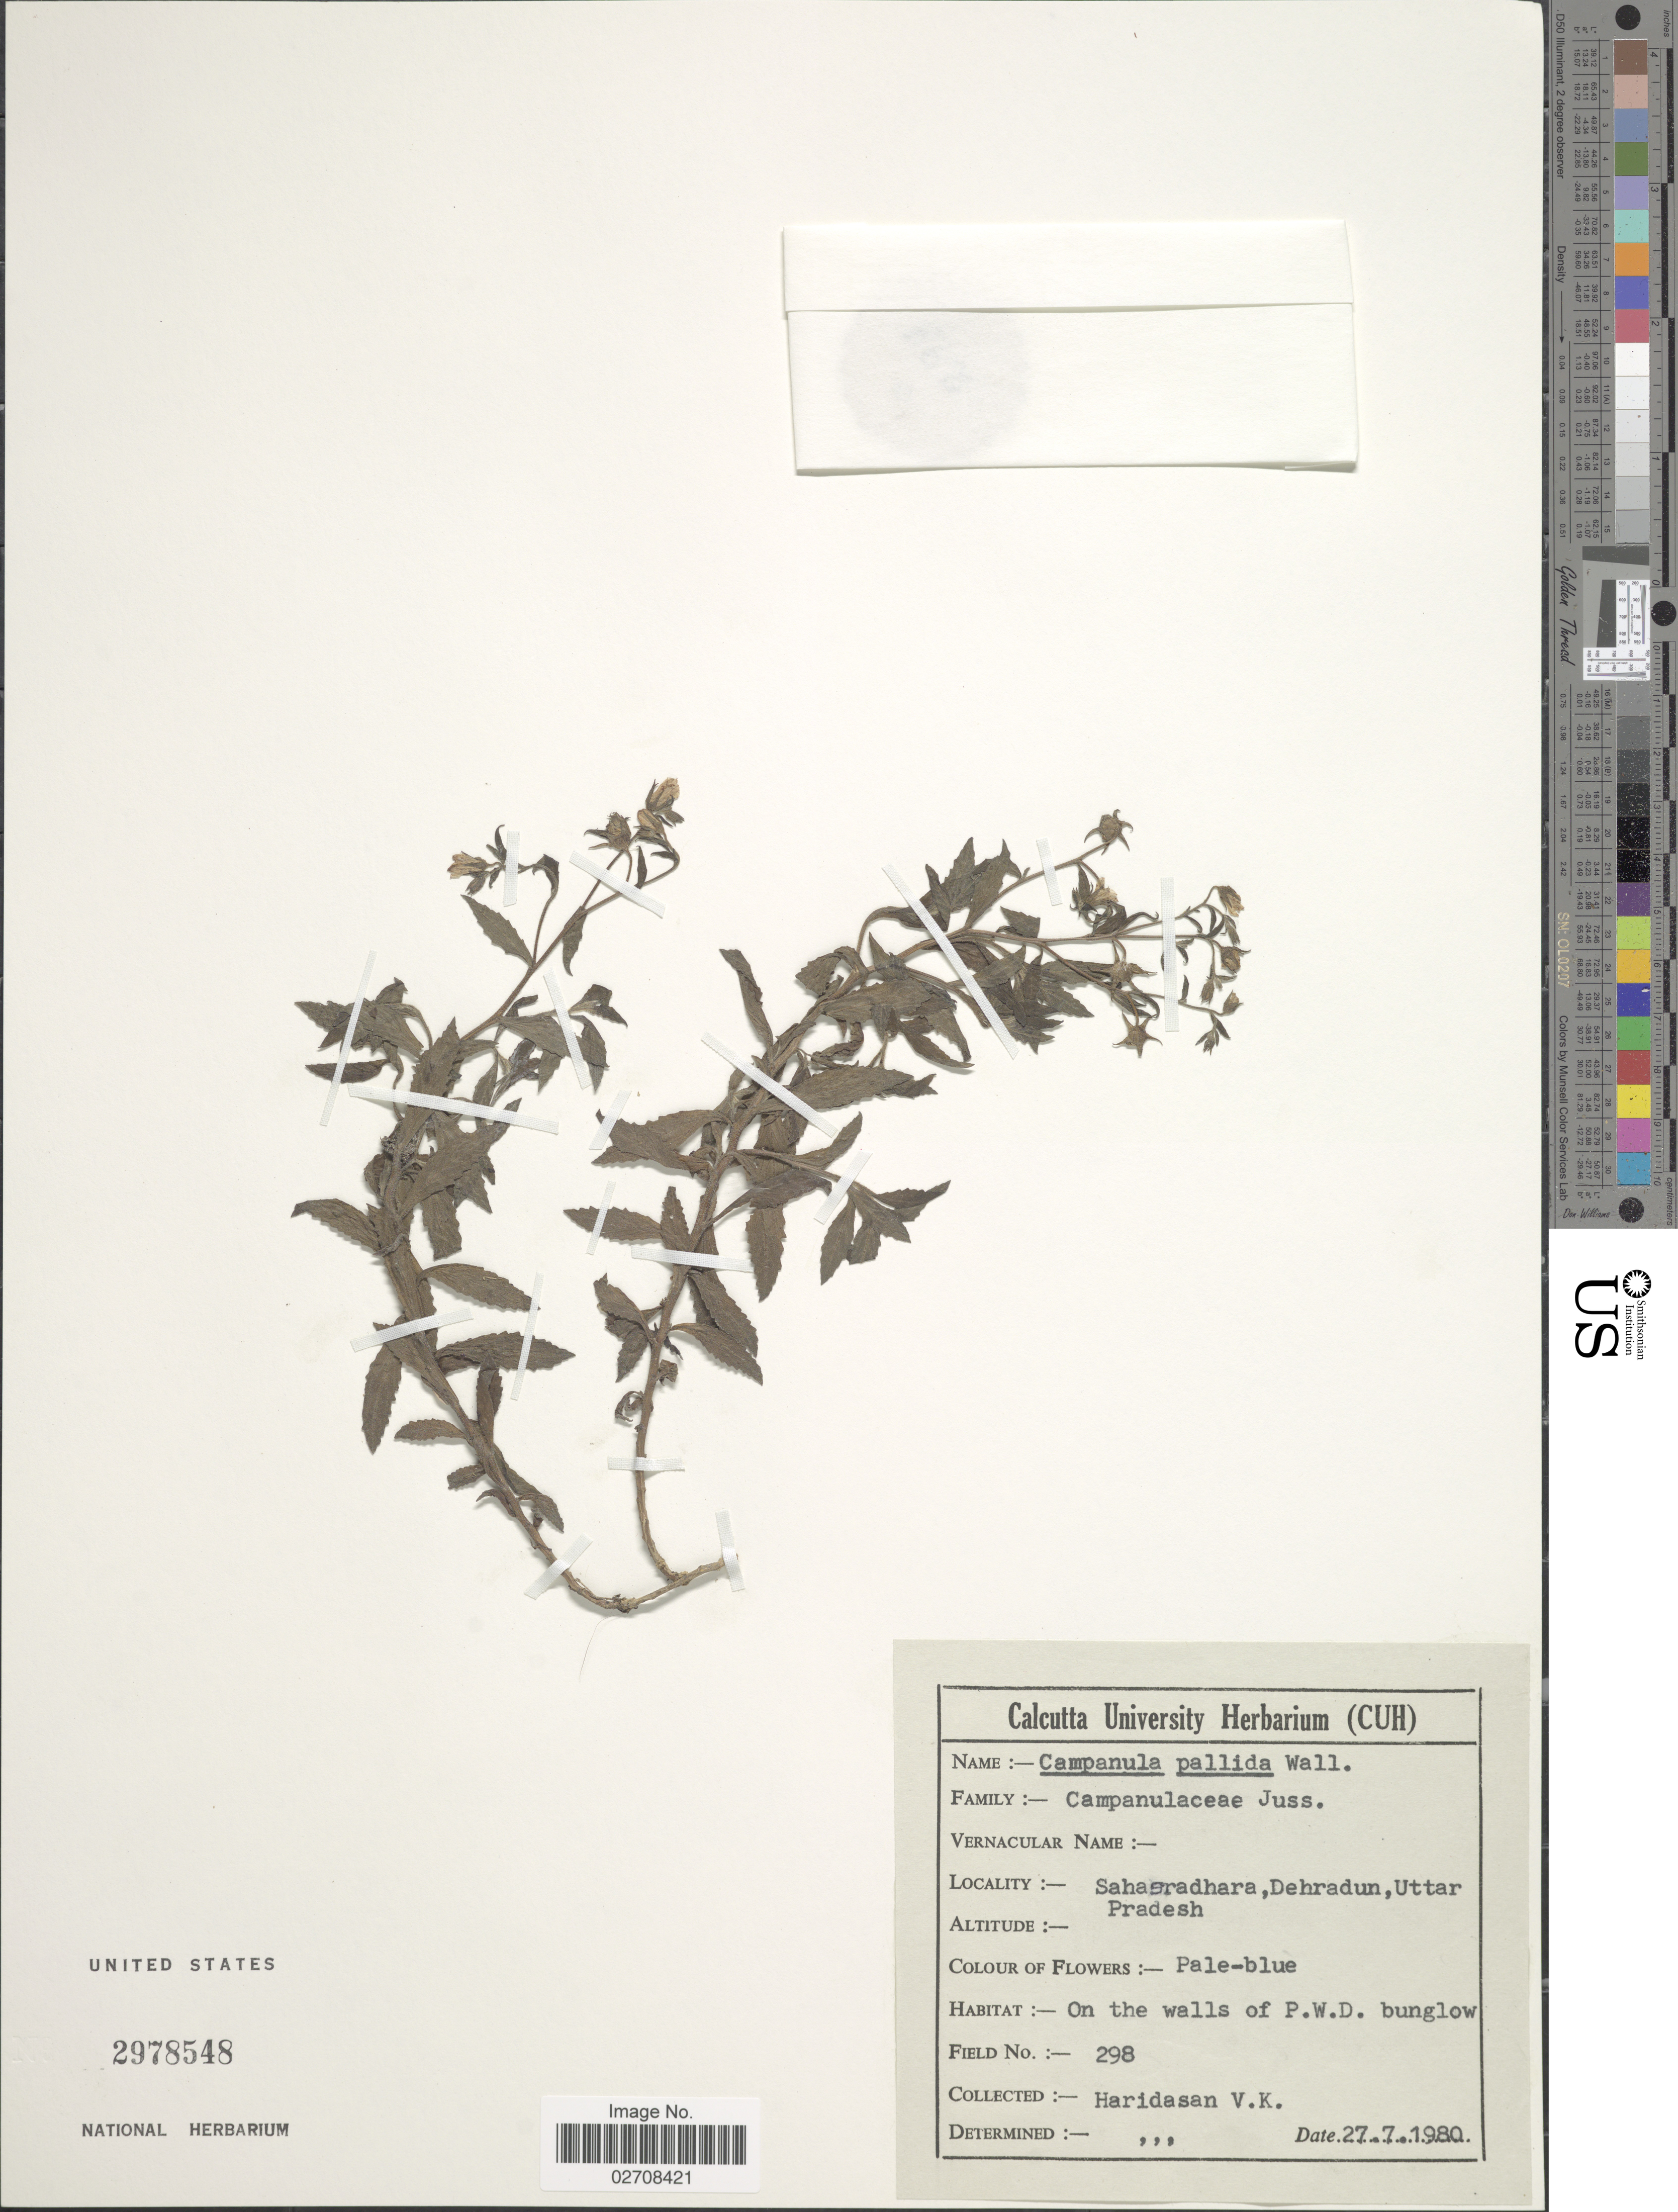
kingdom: Plantae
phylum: Tracheophyta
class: Magnoliopsida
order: Asterales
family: Campanulaceae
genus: Campanula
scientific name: Campanula pallida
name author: Wall.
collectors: V. Haridasan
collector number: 298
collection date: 1980-07-27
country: India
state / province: Uttar Pradesh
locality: Sahasradhara, Dehradun.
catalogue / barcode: US 2978548